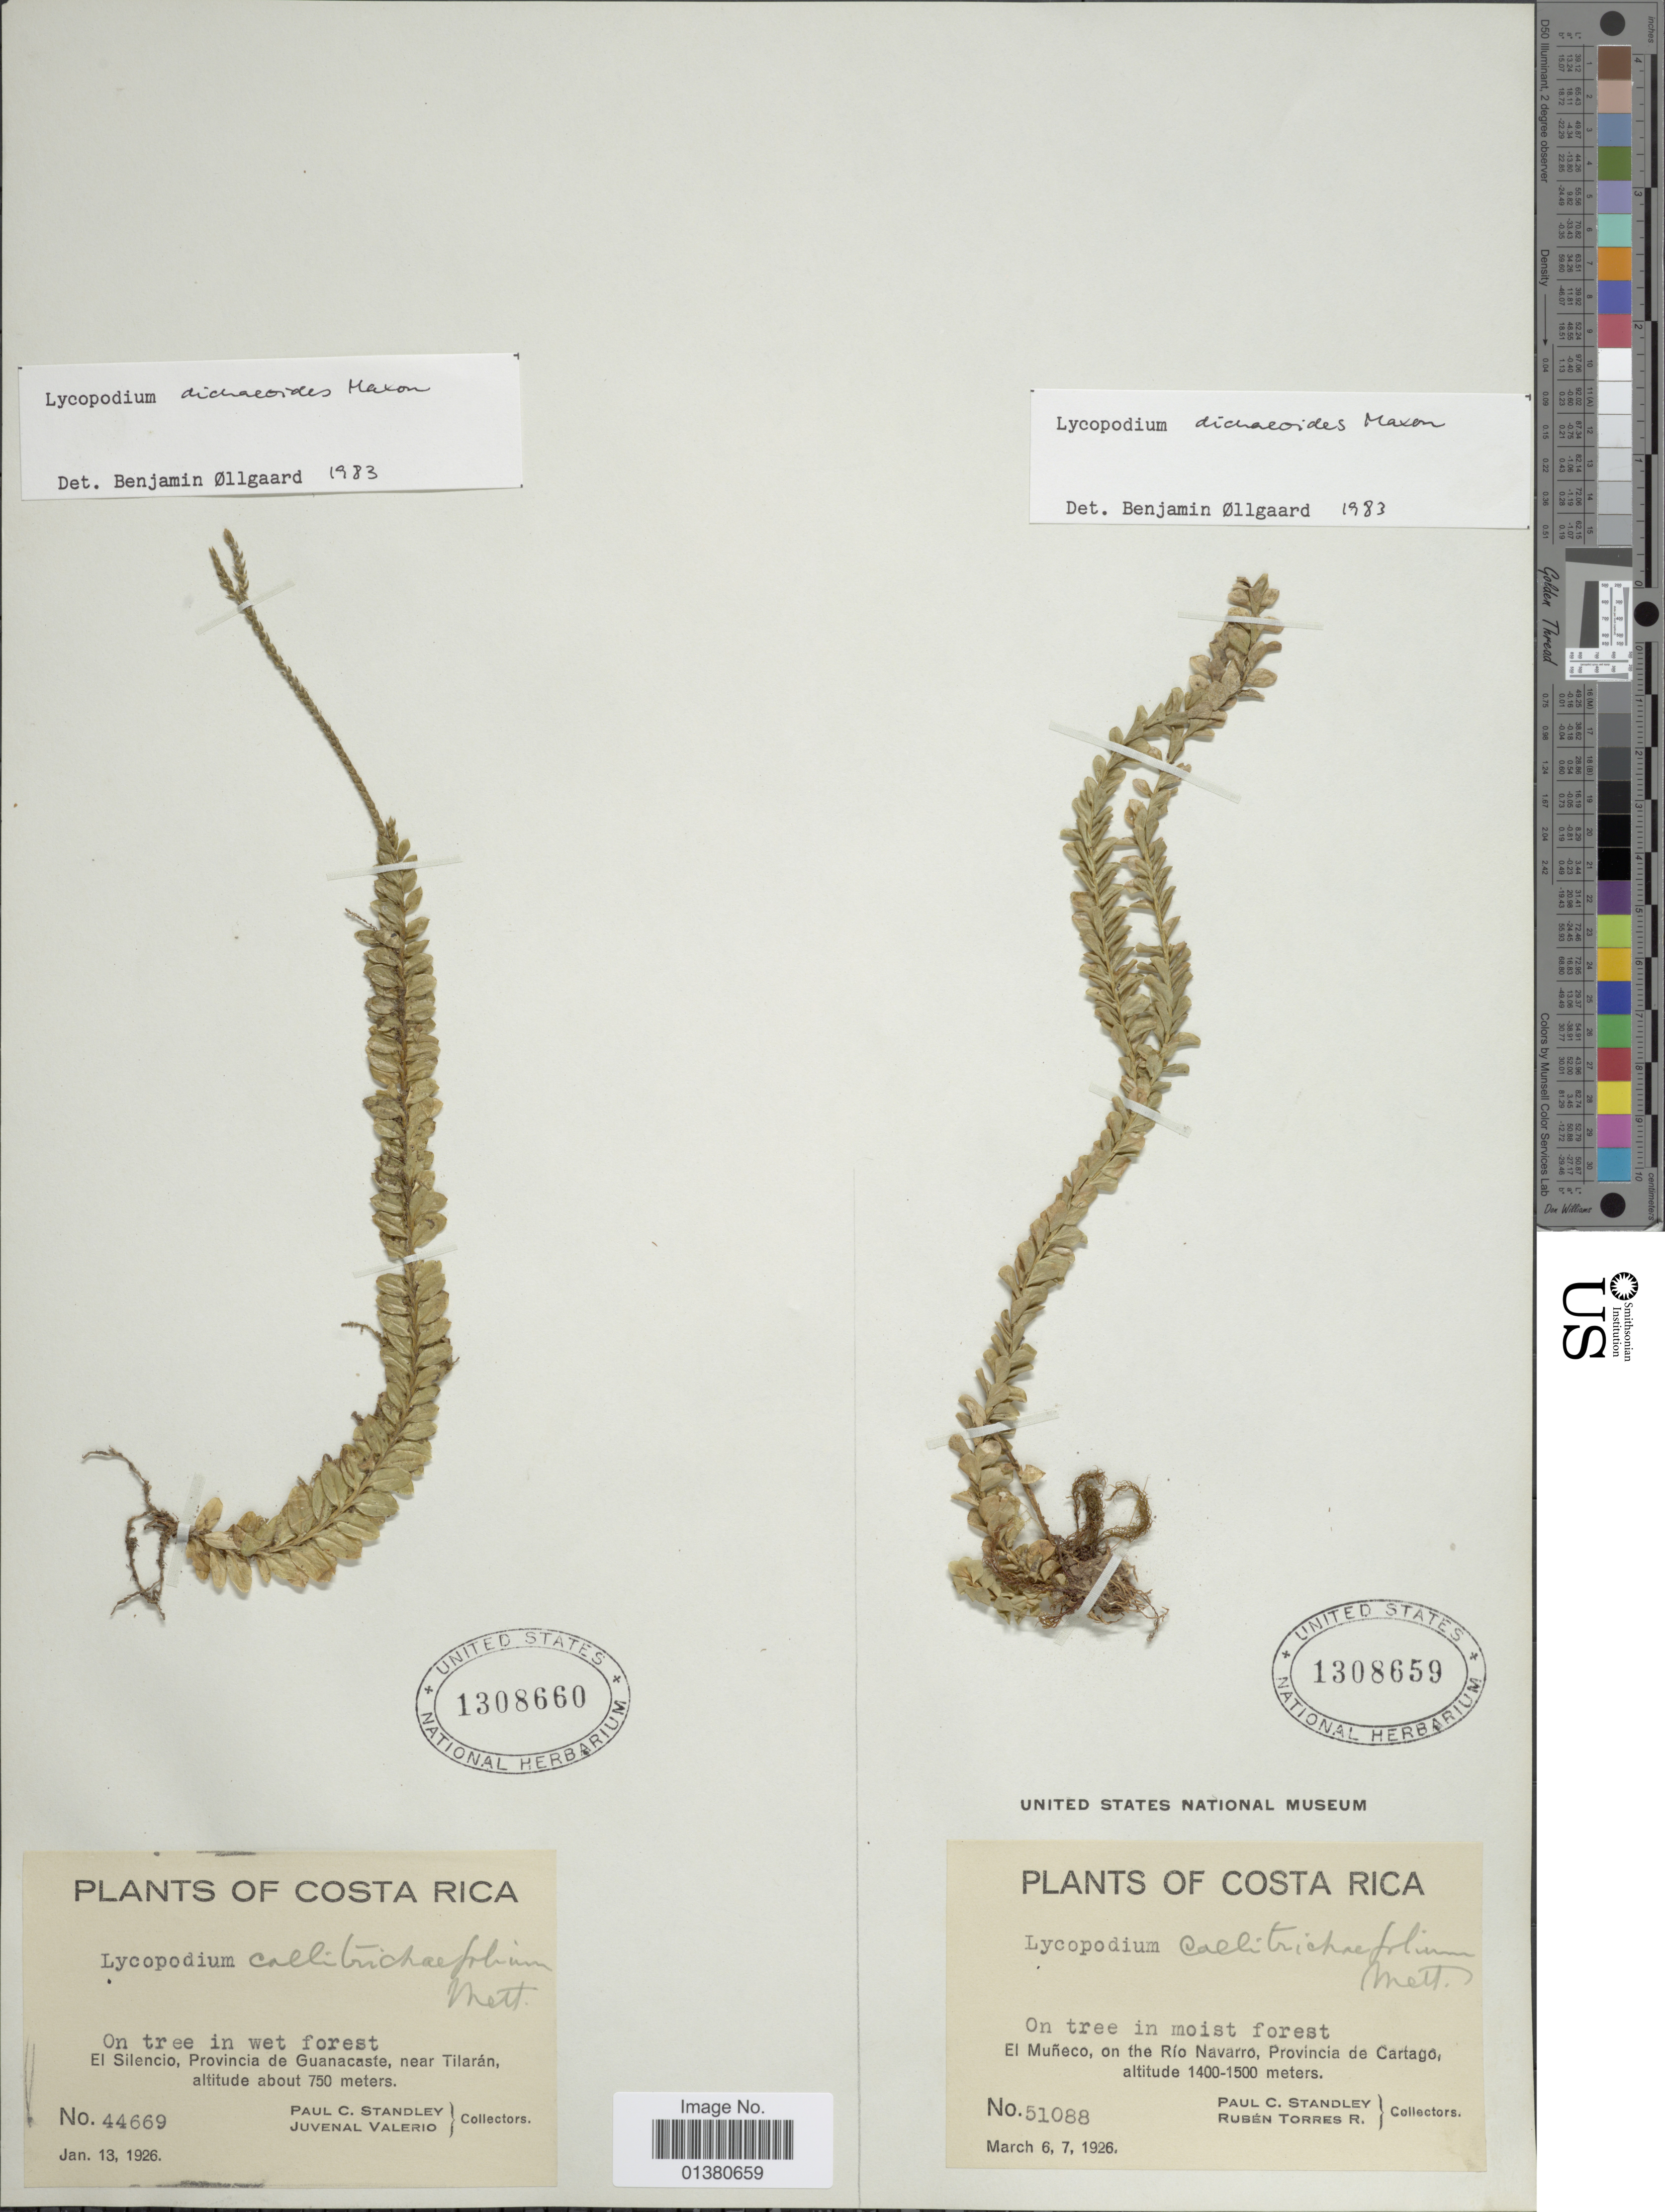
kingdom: Plantae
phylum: Tracheophyta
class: Lycopodiopsida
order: Lycopodiales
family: Lycopodiaceae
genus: Phlegmariurus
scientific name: Phlegmariurus dichaeoides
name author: (Maxon) B. Øllg.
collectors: P. C. Standley & J. Valerio R.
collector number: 44669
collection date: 1926-01-13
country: Costa Rica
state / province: Guanacaste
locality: El Silencio, Provincia de Guanacaste, near Tilarán,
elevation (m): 750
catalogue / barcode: US 1308660